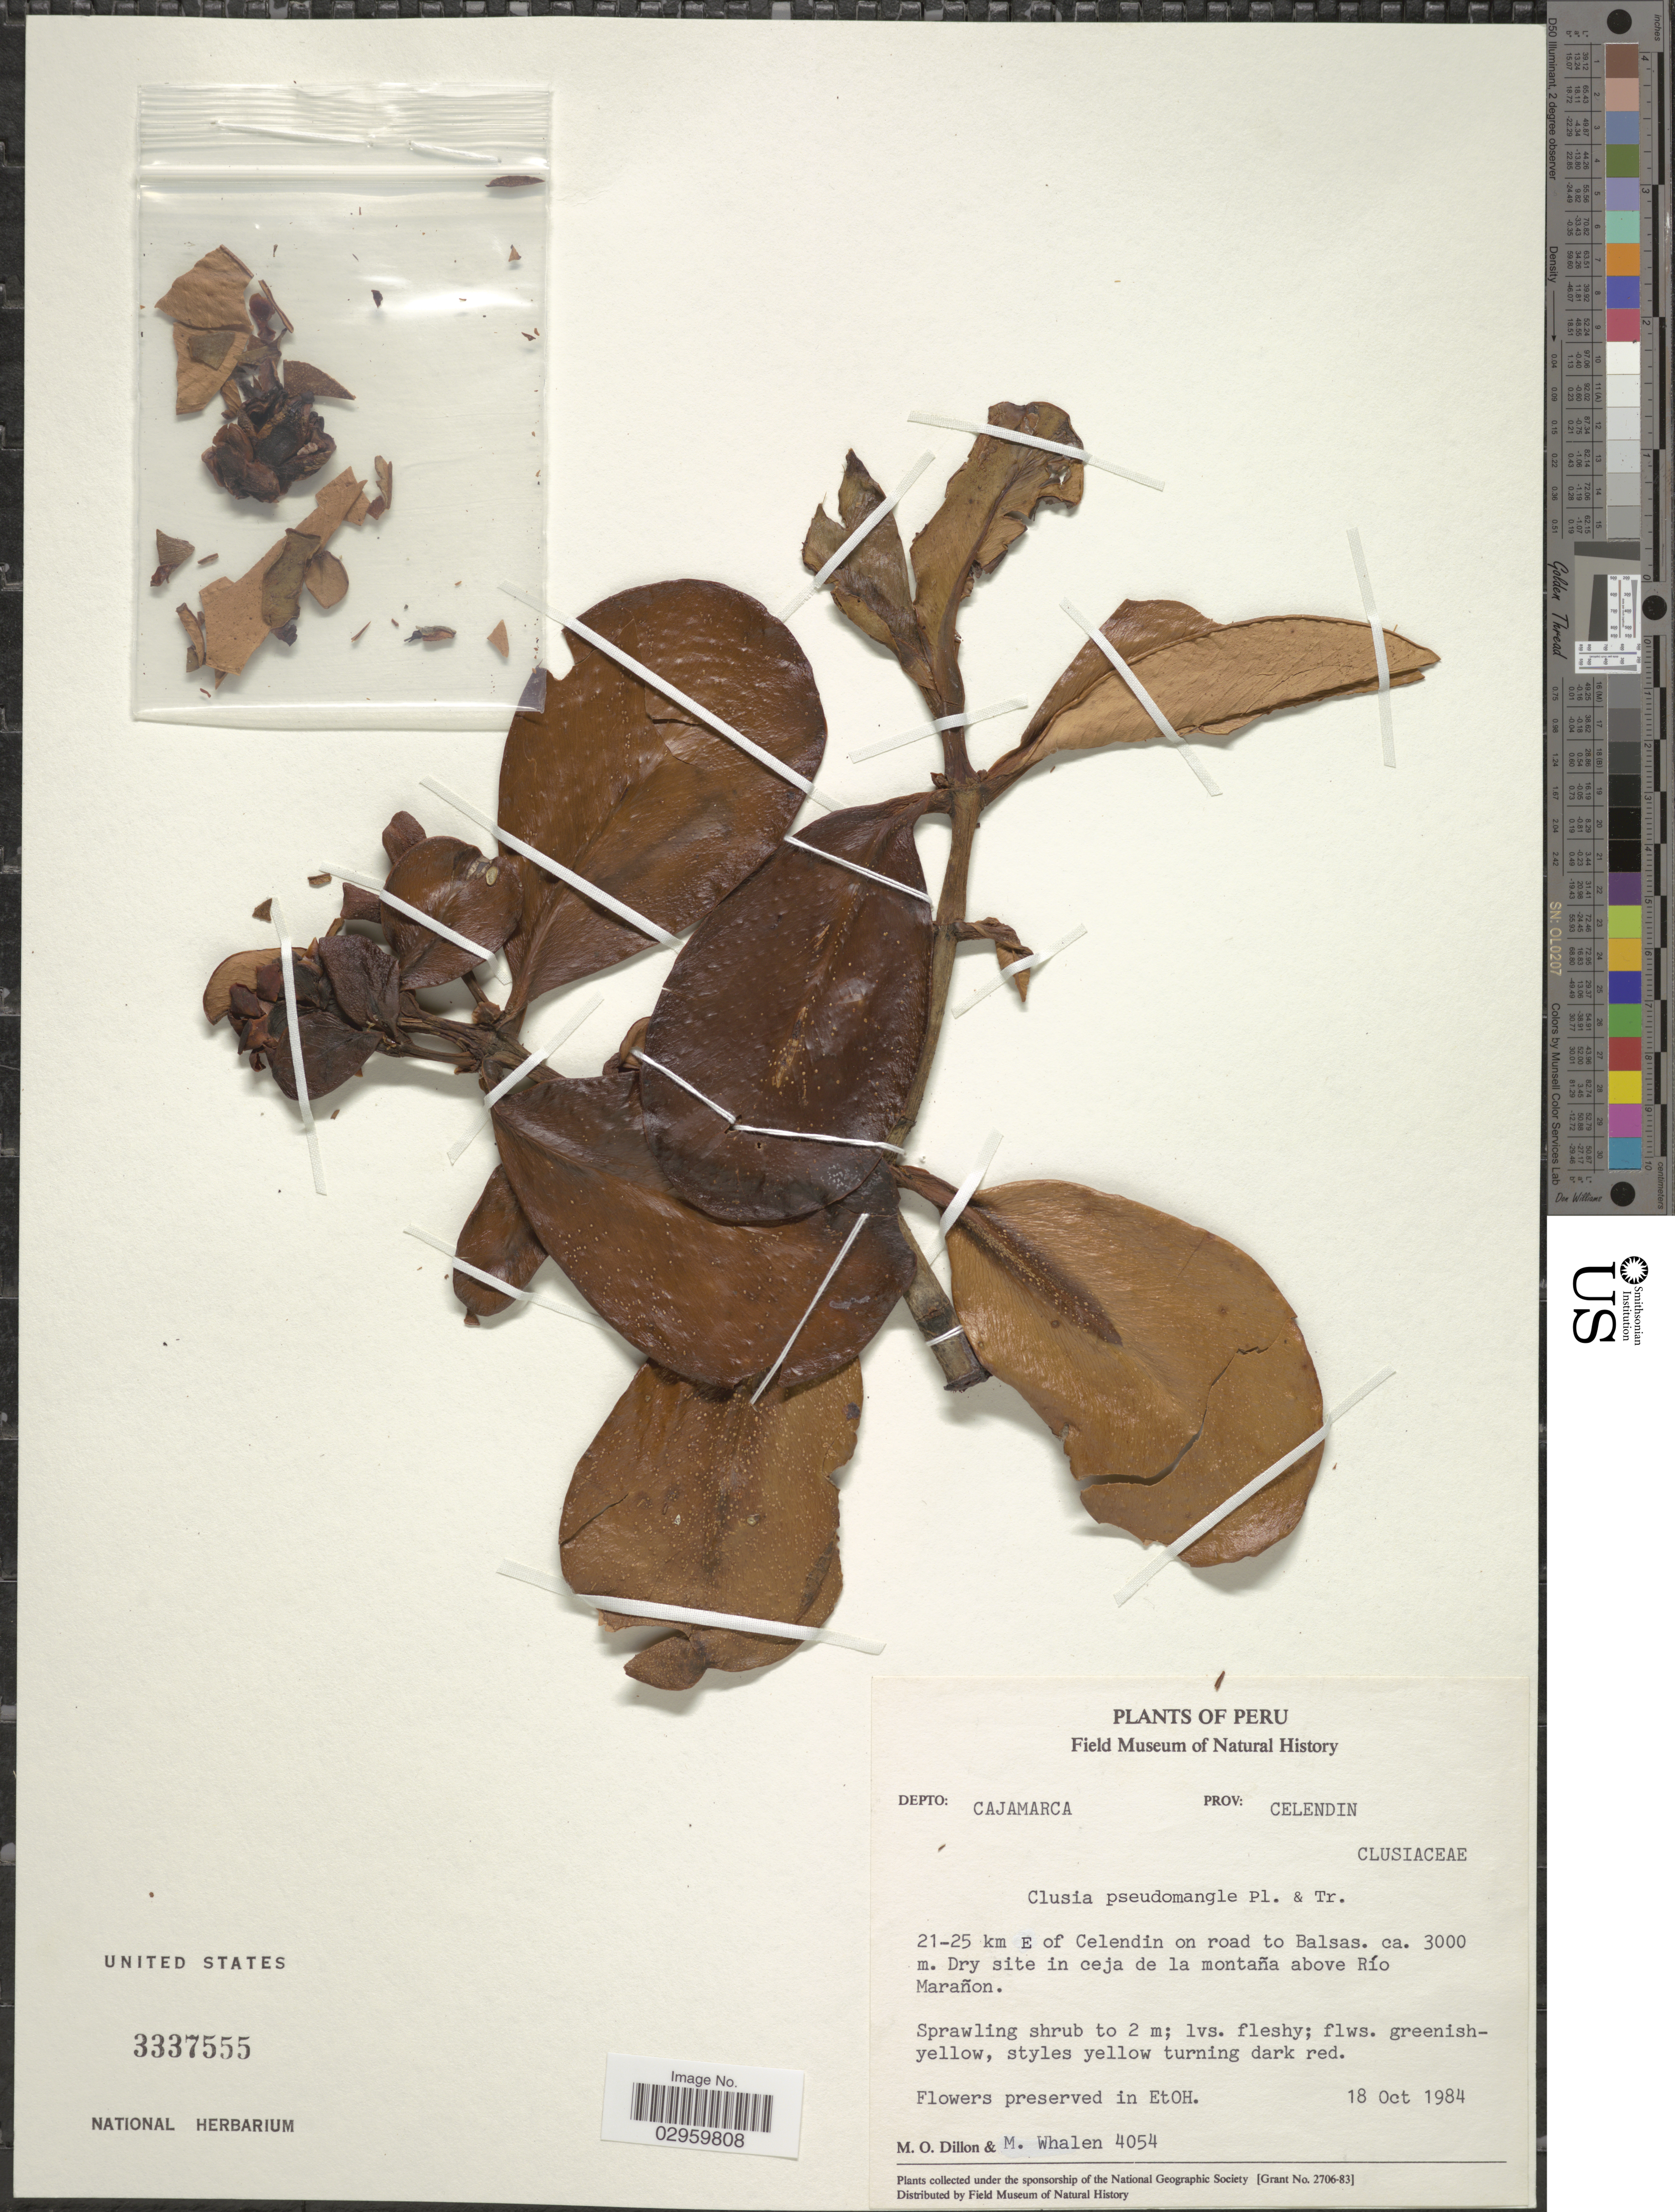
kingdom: Plantae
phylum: Tracheophyta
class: Magnoliopsida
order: Malpighiales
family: Clusiaceae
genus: Clusia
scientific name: Clusia pseudomangle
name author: Planch. & Triana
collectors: M. O. Dillon & M. Whalen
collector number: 4054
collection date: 1984-10-18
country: Peru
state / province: Cajamarca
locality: Depto: Cajamarca. Prov: Celendin. 21-25 km E of Celendin on road to Balsas. In ceja de la montaña above Río Marañon.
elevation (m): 3000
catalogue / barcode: US 3337555